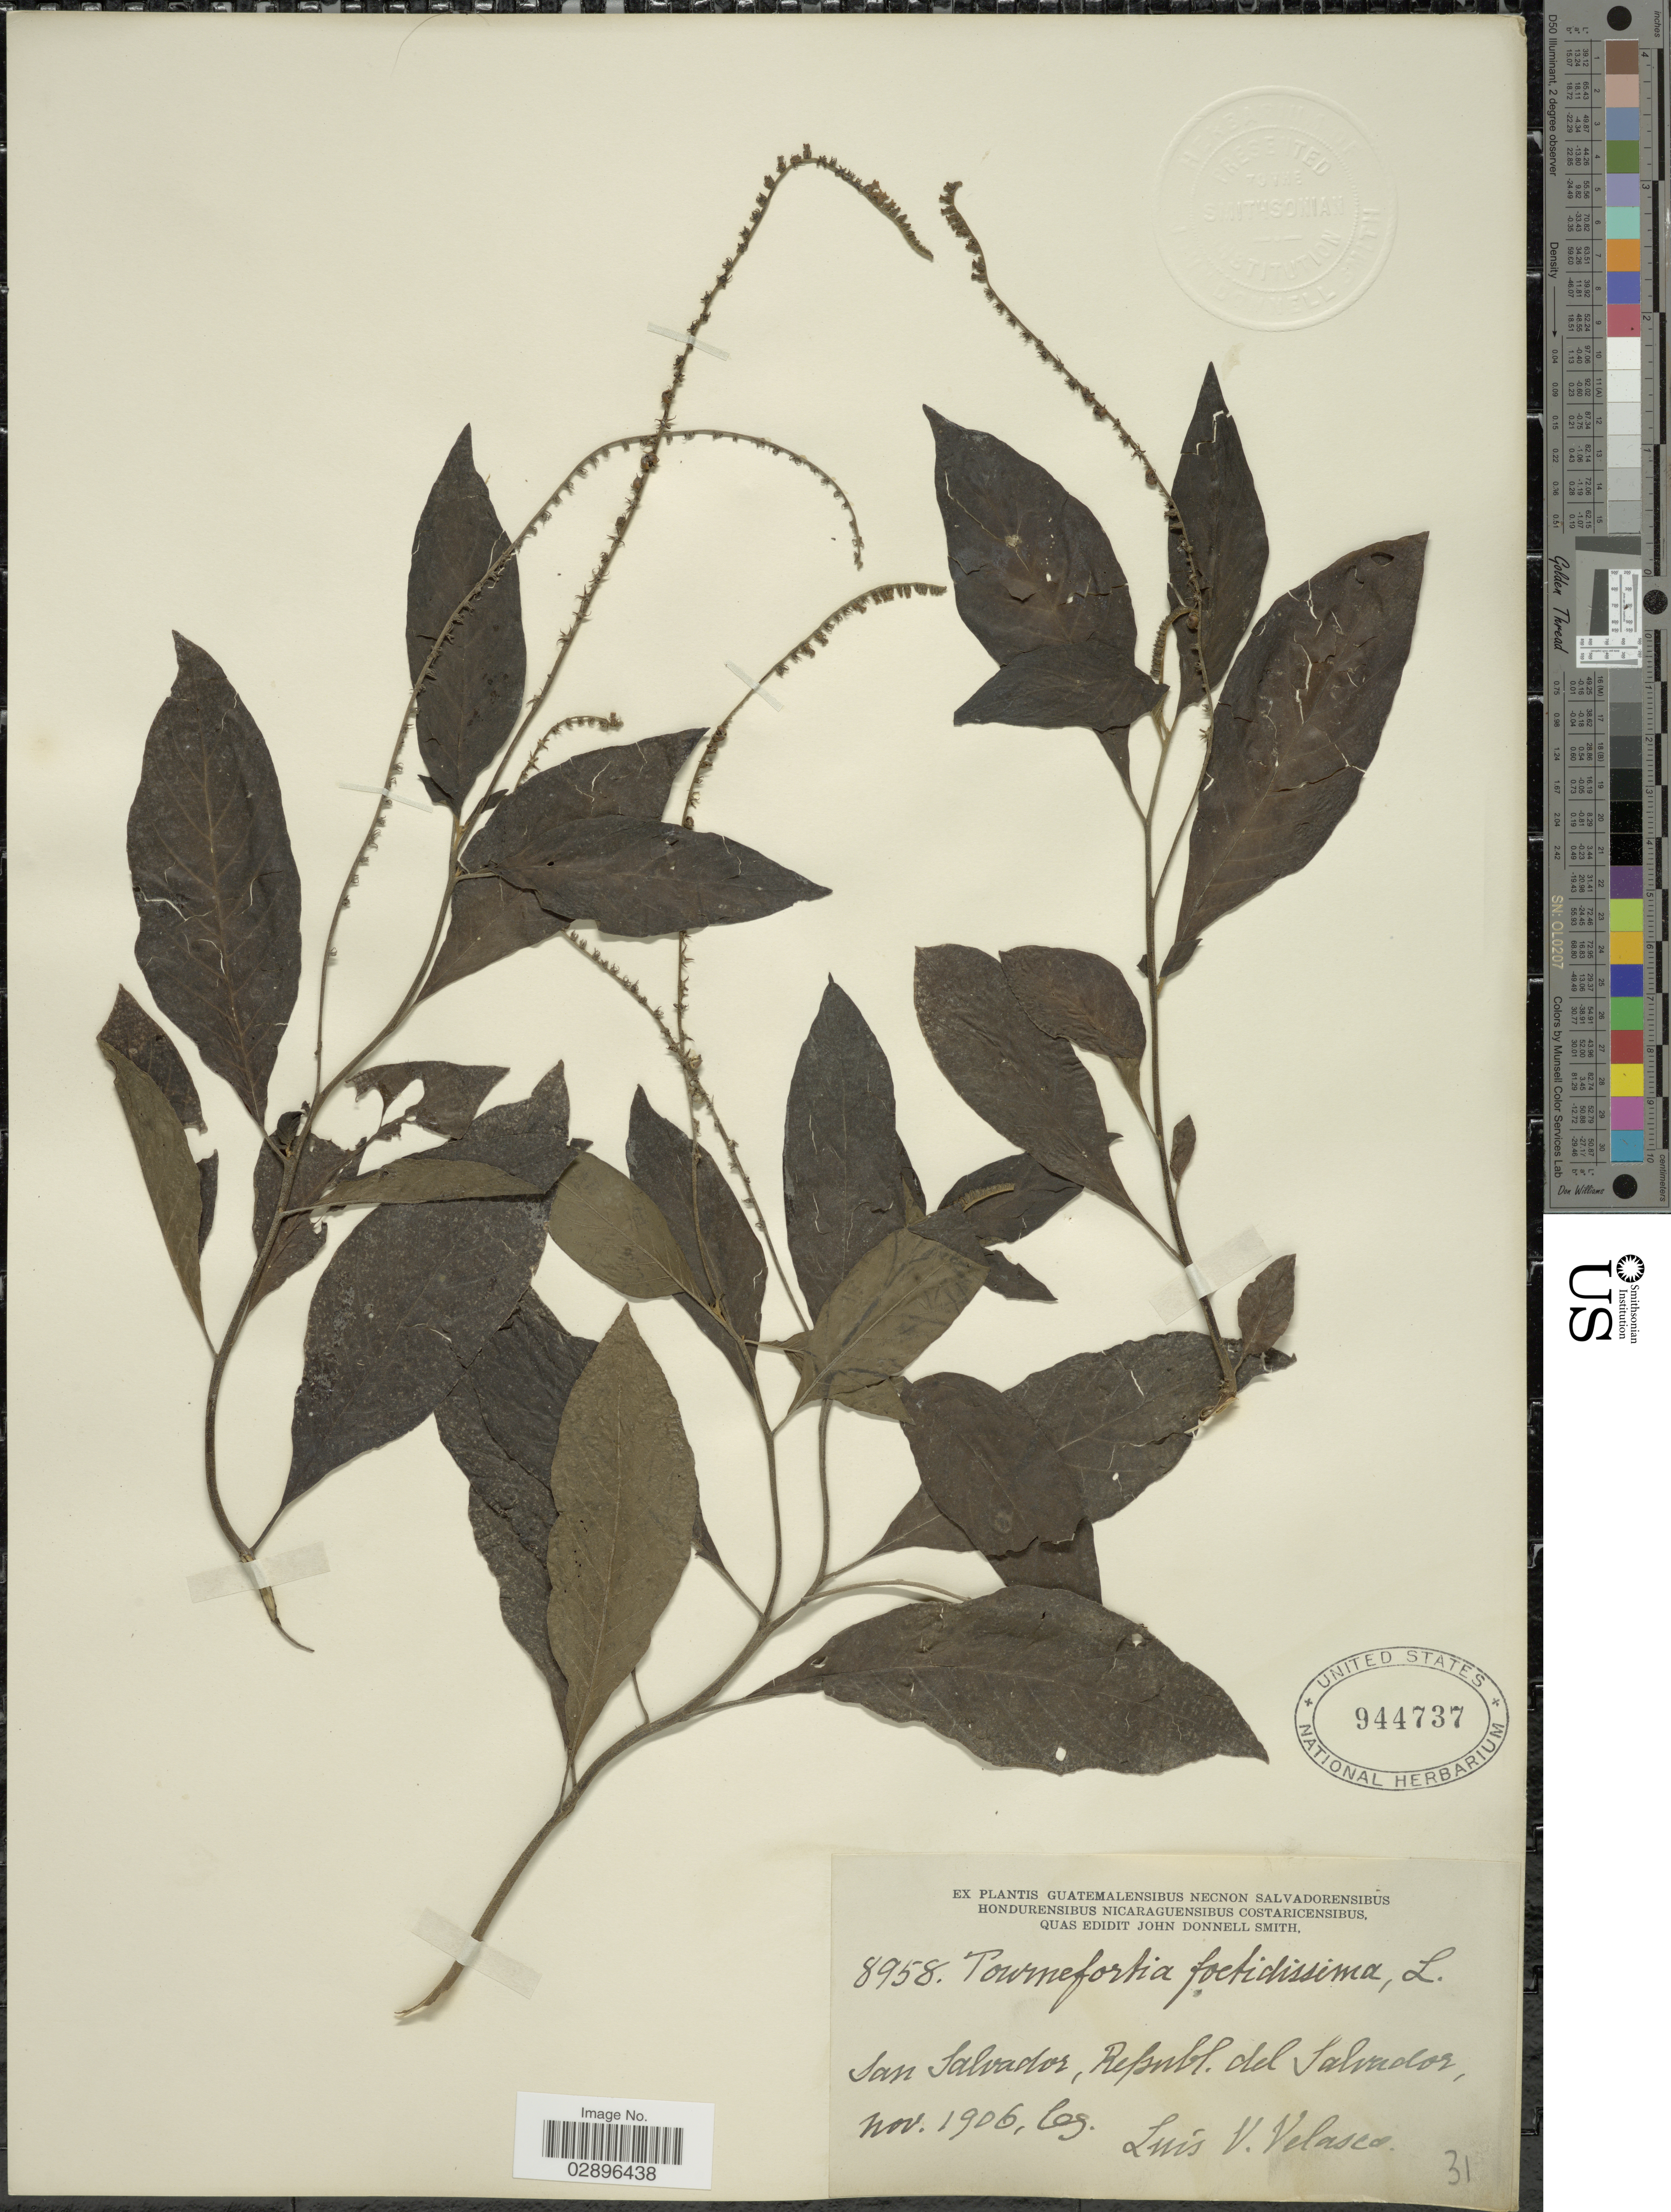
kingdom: Plantae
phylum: Tracheophyta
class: Magnoliopsida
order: Boraginales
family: Heliotropiaceae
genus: Tournefortia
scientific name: Tournefortia glabra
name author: L.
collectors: L. Velasco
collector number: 8958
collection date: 1906-11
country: El Salvador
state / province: San Salvador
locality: San Salvador, Republ. del Salvador.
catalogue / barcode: US 944737